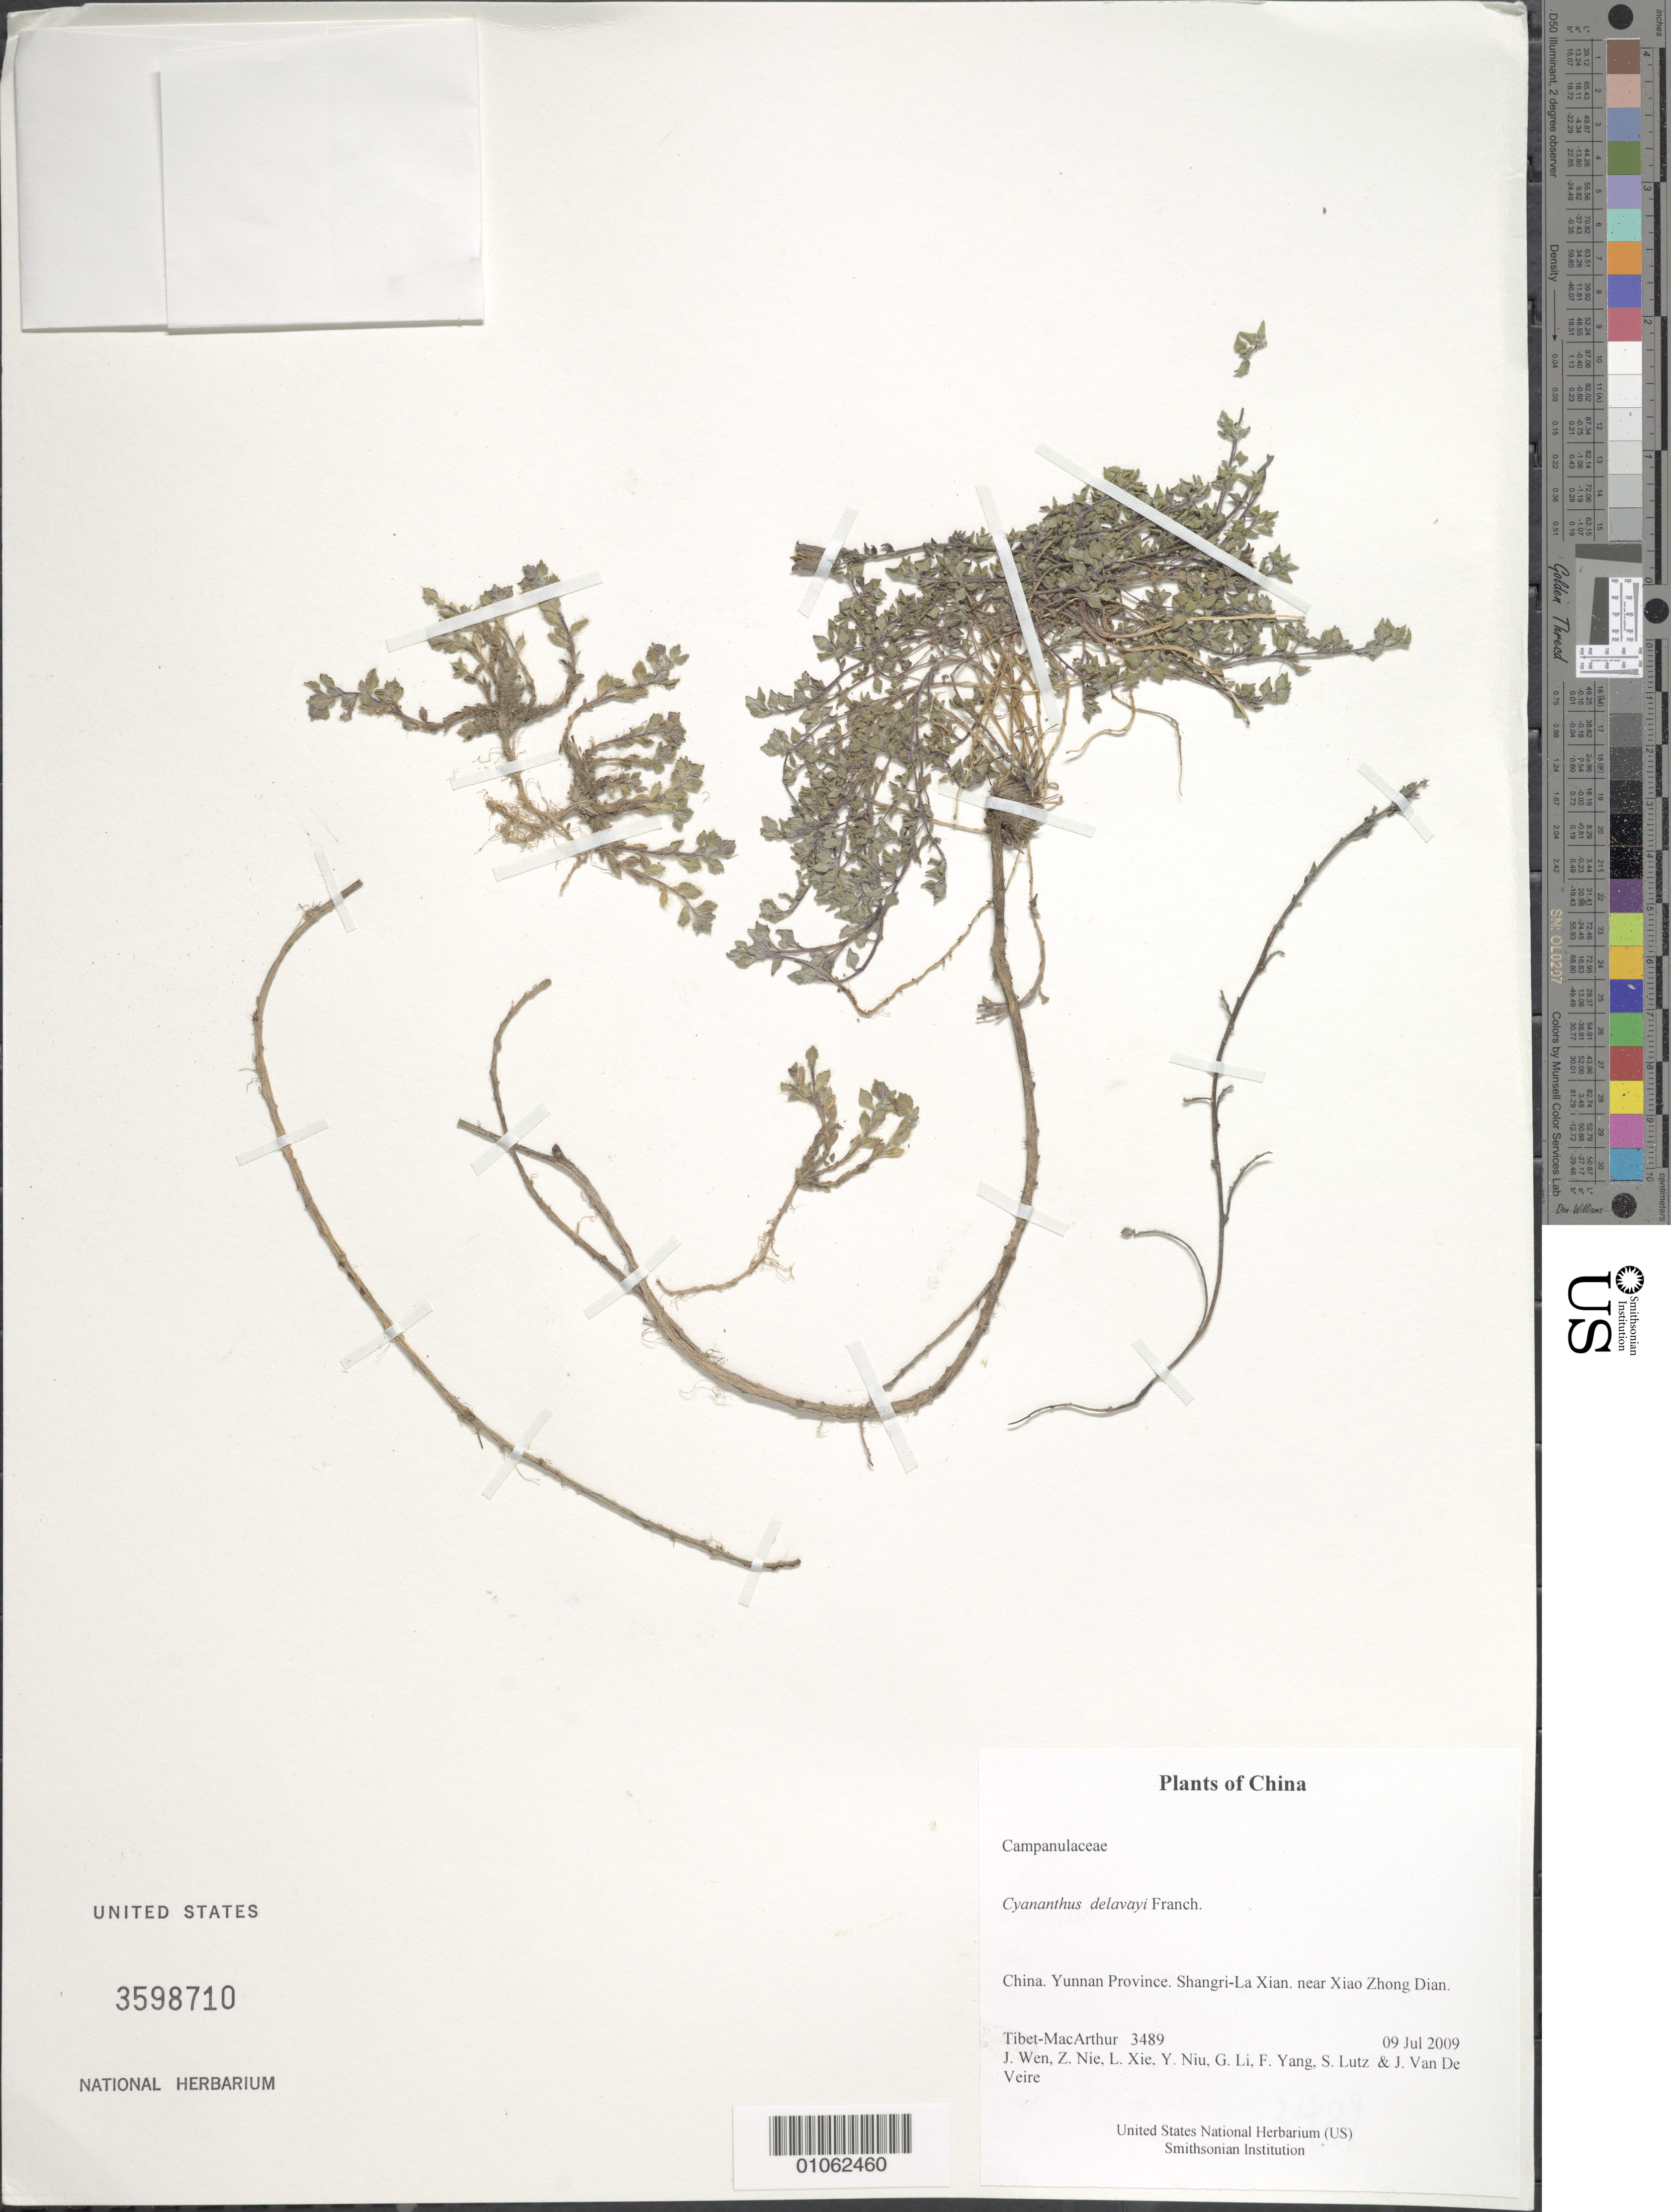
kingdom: Plantae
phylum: Tracheophyta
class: Magnoliopsida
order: Asterales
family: Campanulaceae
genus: Cyananthus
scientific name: Cyananthus delavayi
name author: Franch.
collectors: Tibet-MacArthur, J. Wen, Z. Nie, L. Xie, Y. Niu, G. Li, F. Yang, S. Lutz & J. Van De Veire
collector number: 3489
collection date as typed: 09 Jul 2009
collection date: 2009-07-09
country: China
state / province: Yunnan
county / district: Shangri-La Xian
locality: near Xiao Zhong Dian.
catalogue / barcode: US 3598710